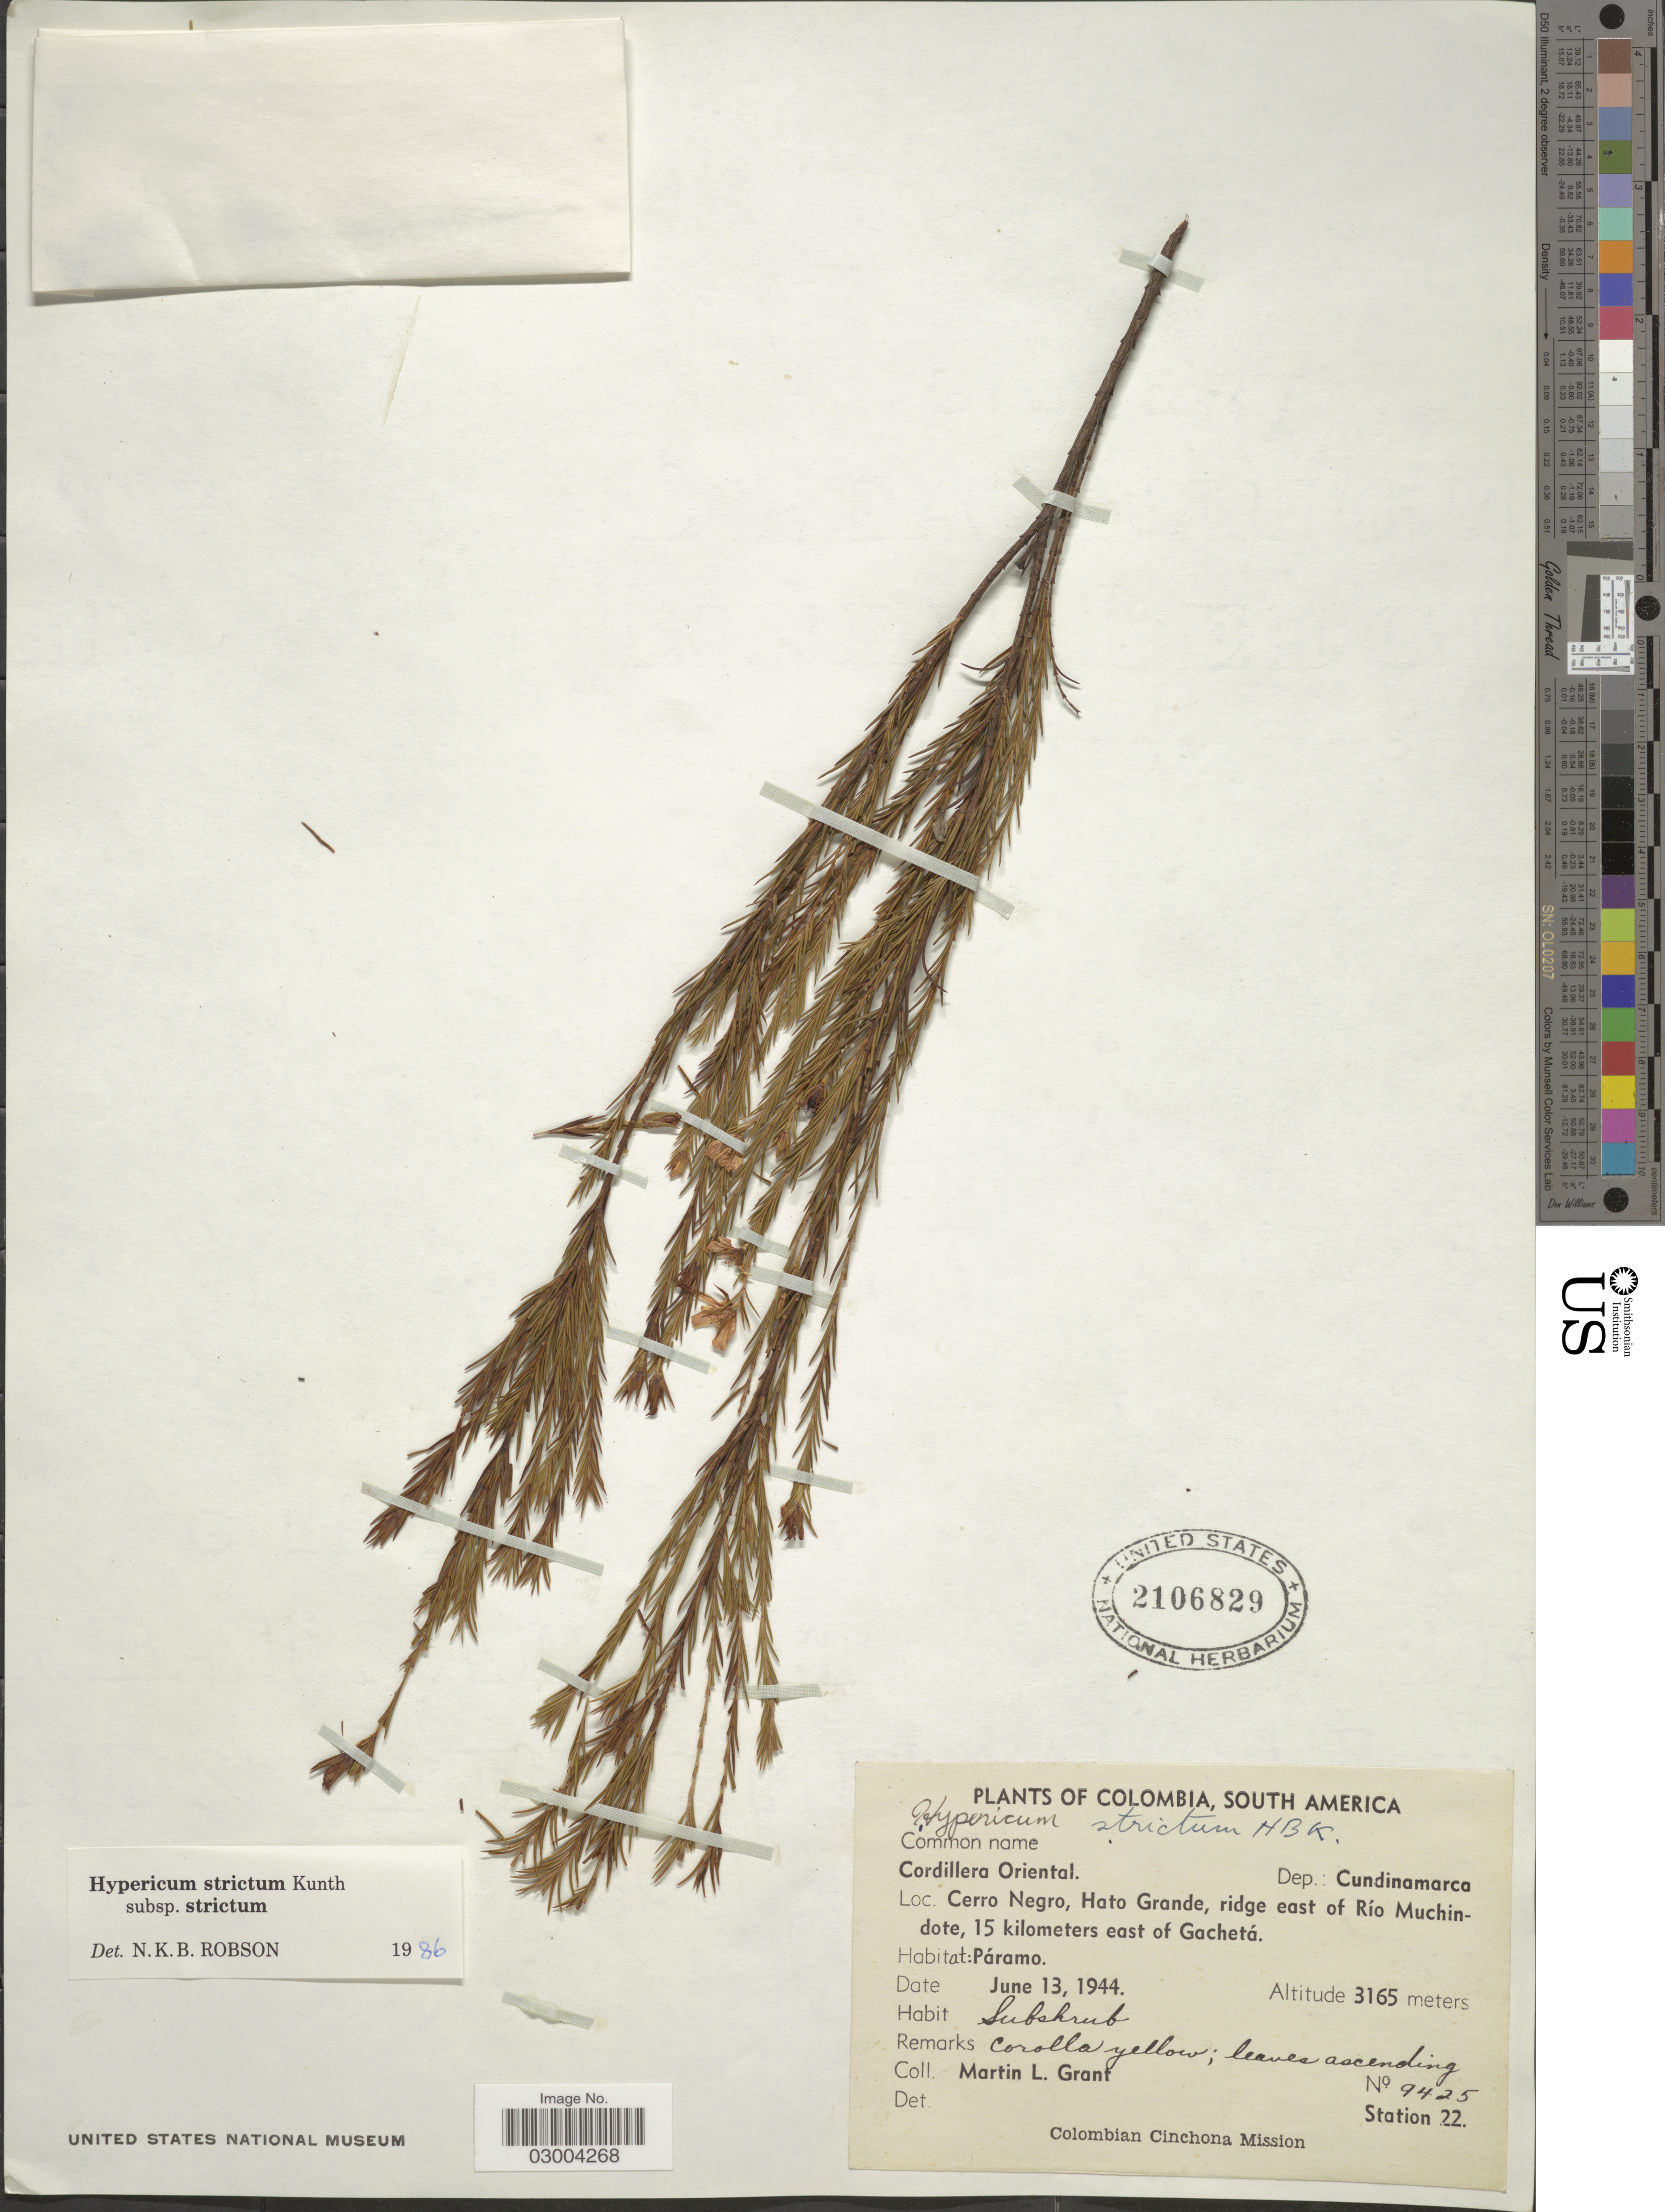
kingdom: Plantae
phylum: Tracheophyta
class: Magnoliopsida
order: Malpighiales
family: Hypericaceae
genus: Hypericum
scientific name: Hypericum strictum subsp. strictum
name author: Kunth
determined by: Robson, Norman K. B.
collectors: M. L. Grant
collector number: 9425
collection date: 1944-06-13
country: Colombia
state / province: Cundinamarca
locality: Cordillera Oriental. Dep.: Cundinamarca. Cerro Negro, Hato Grande, ridge east of Río Muchindote, 15 kilometers east of Gachetá.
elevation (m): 3165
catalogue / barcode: US 2106829